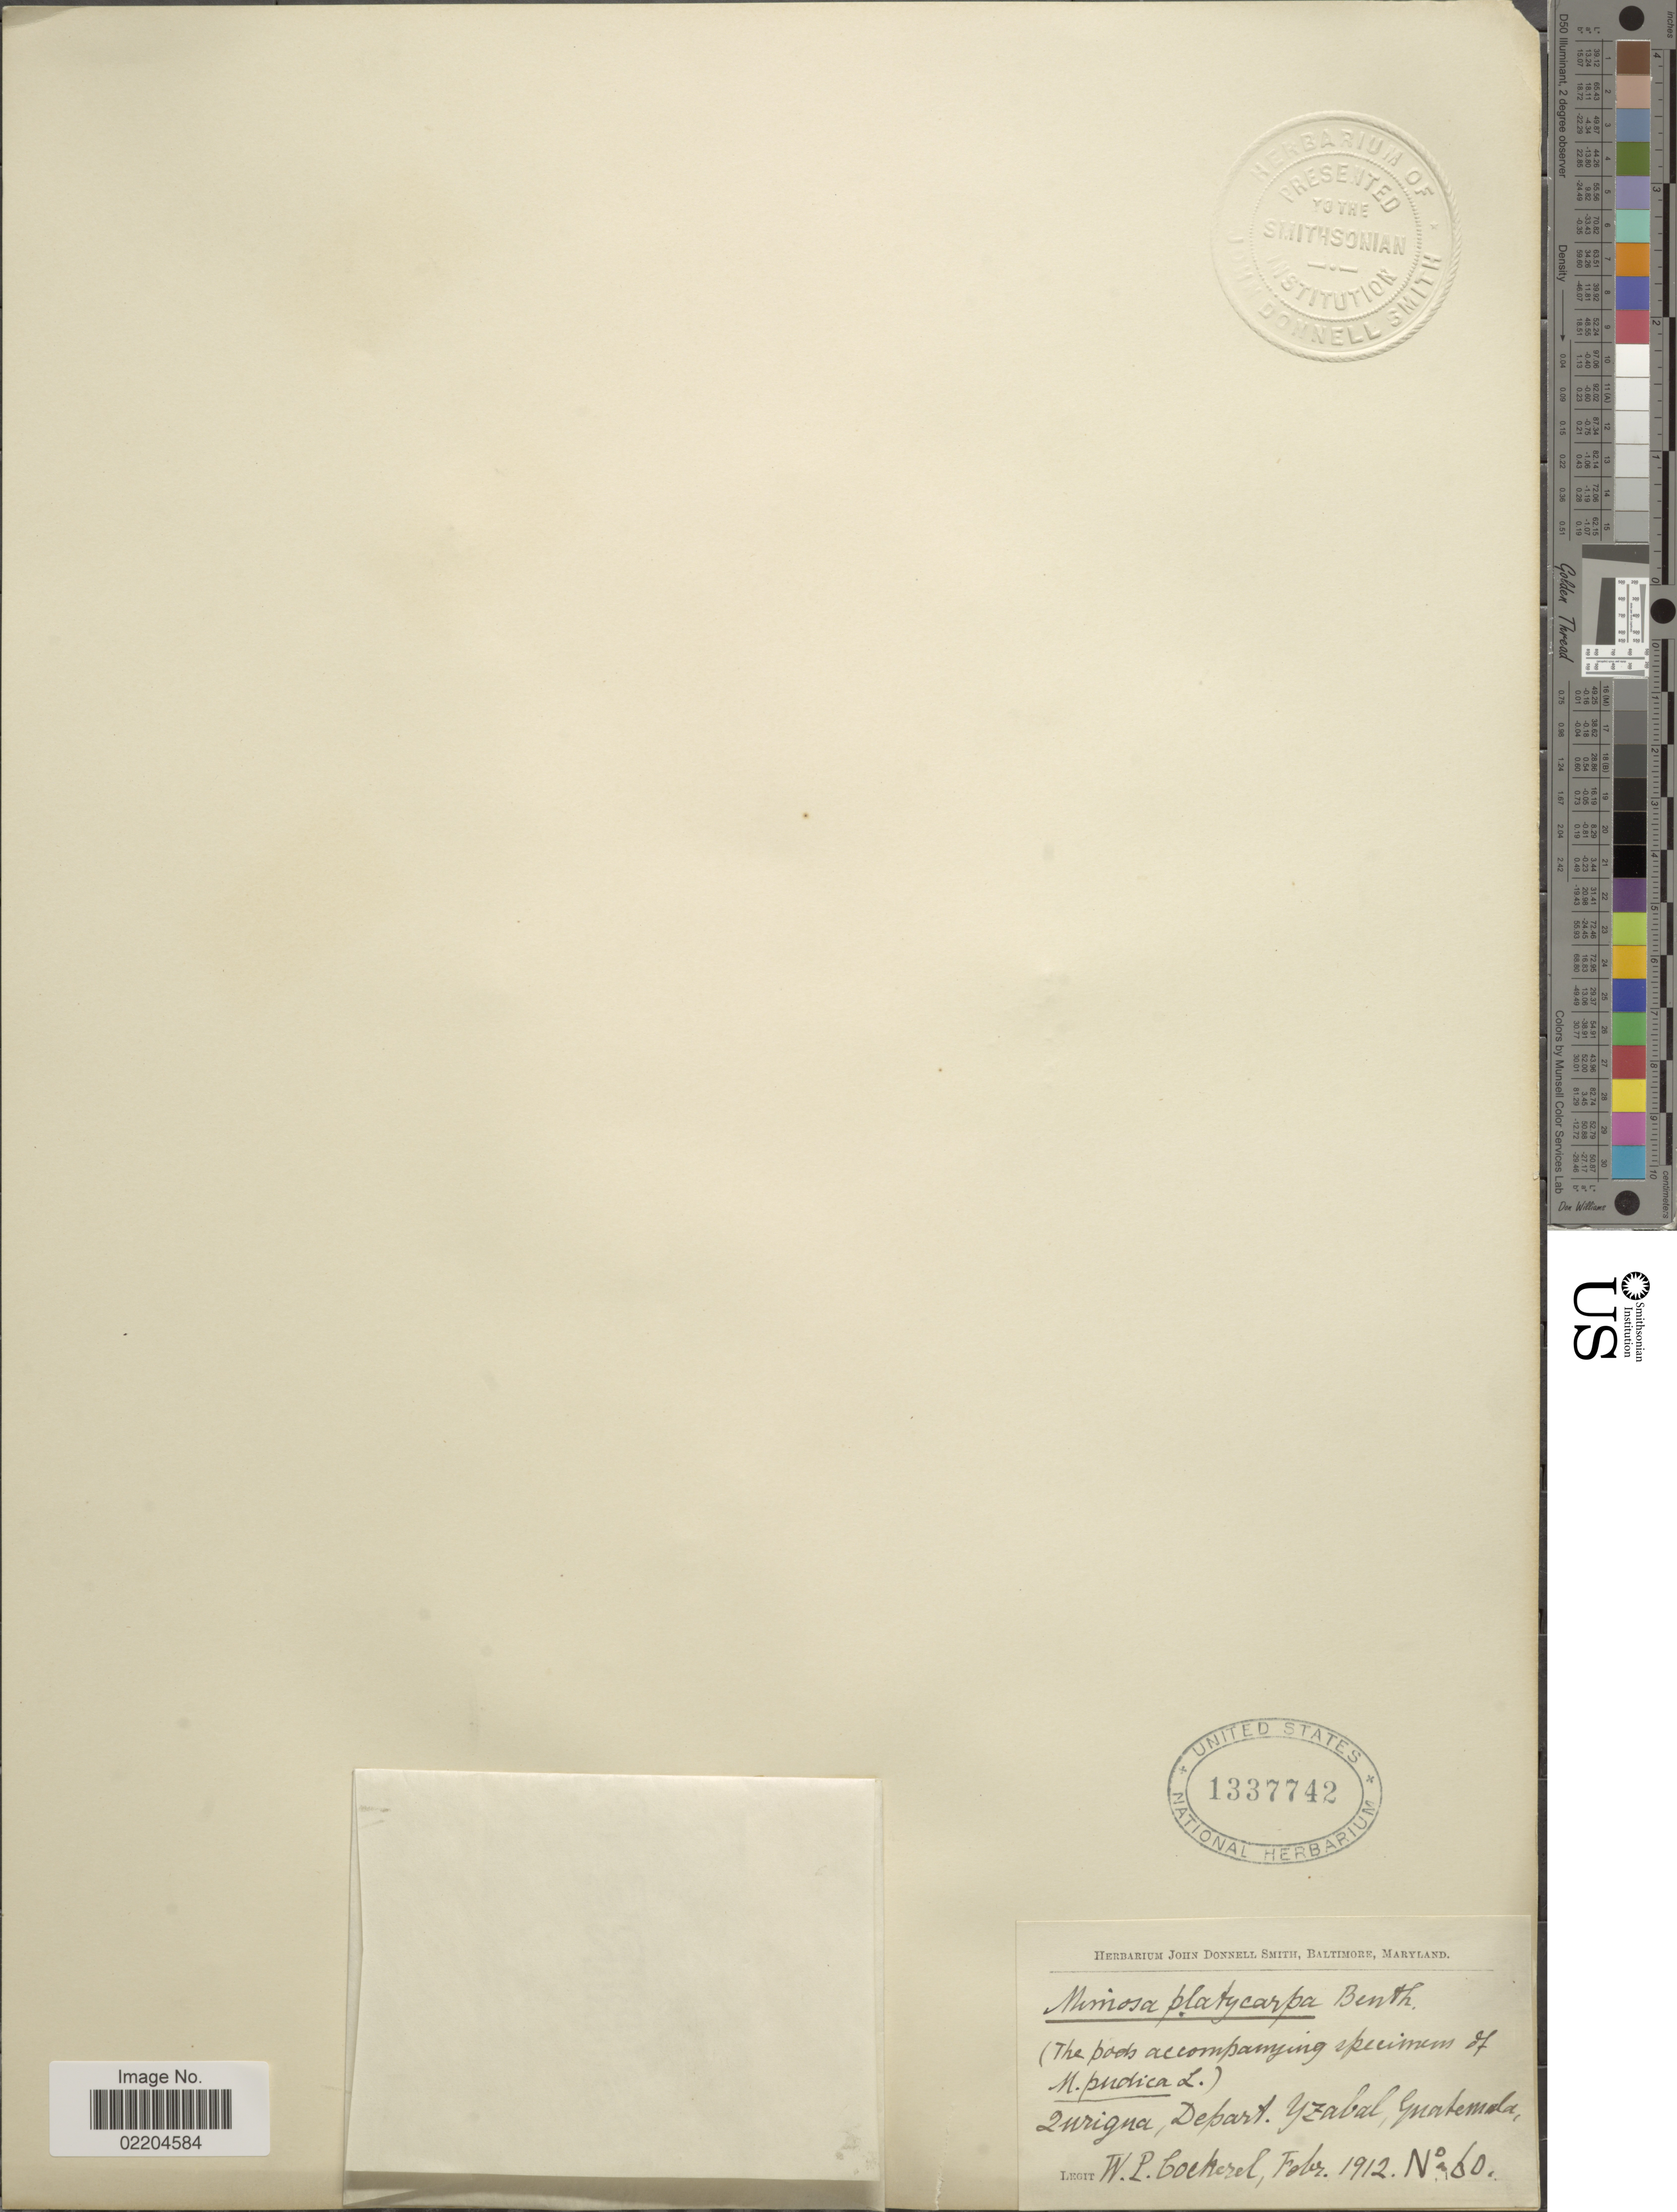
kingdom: Plantae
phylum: Tracheophyta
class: Magnoliopsida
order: Fabales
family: Fabaceae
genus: Mimosa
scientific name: Mimosa platycarpa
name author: Benth.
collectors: W. Cockerell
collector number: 60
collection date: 1912-02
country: Guatemala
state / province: Izabal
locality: Zurigua, Depart, Izabal, Guatemala.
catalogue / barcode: US 1337742